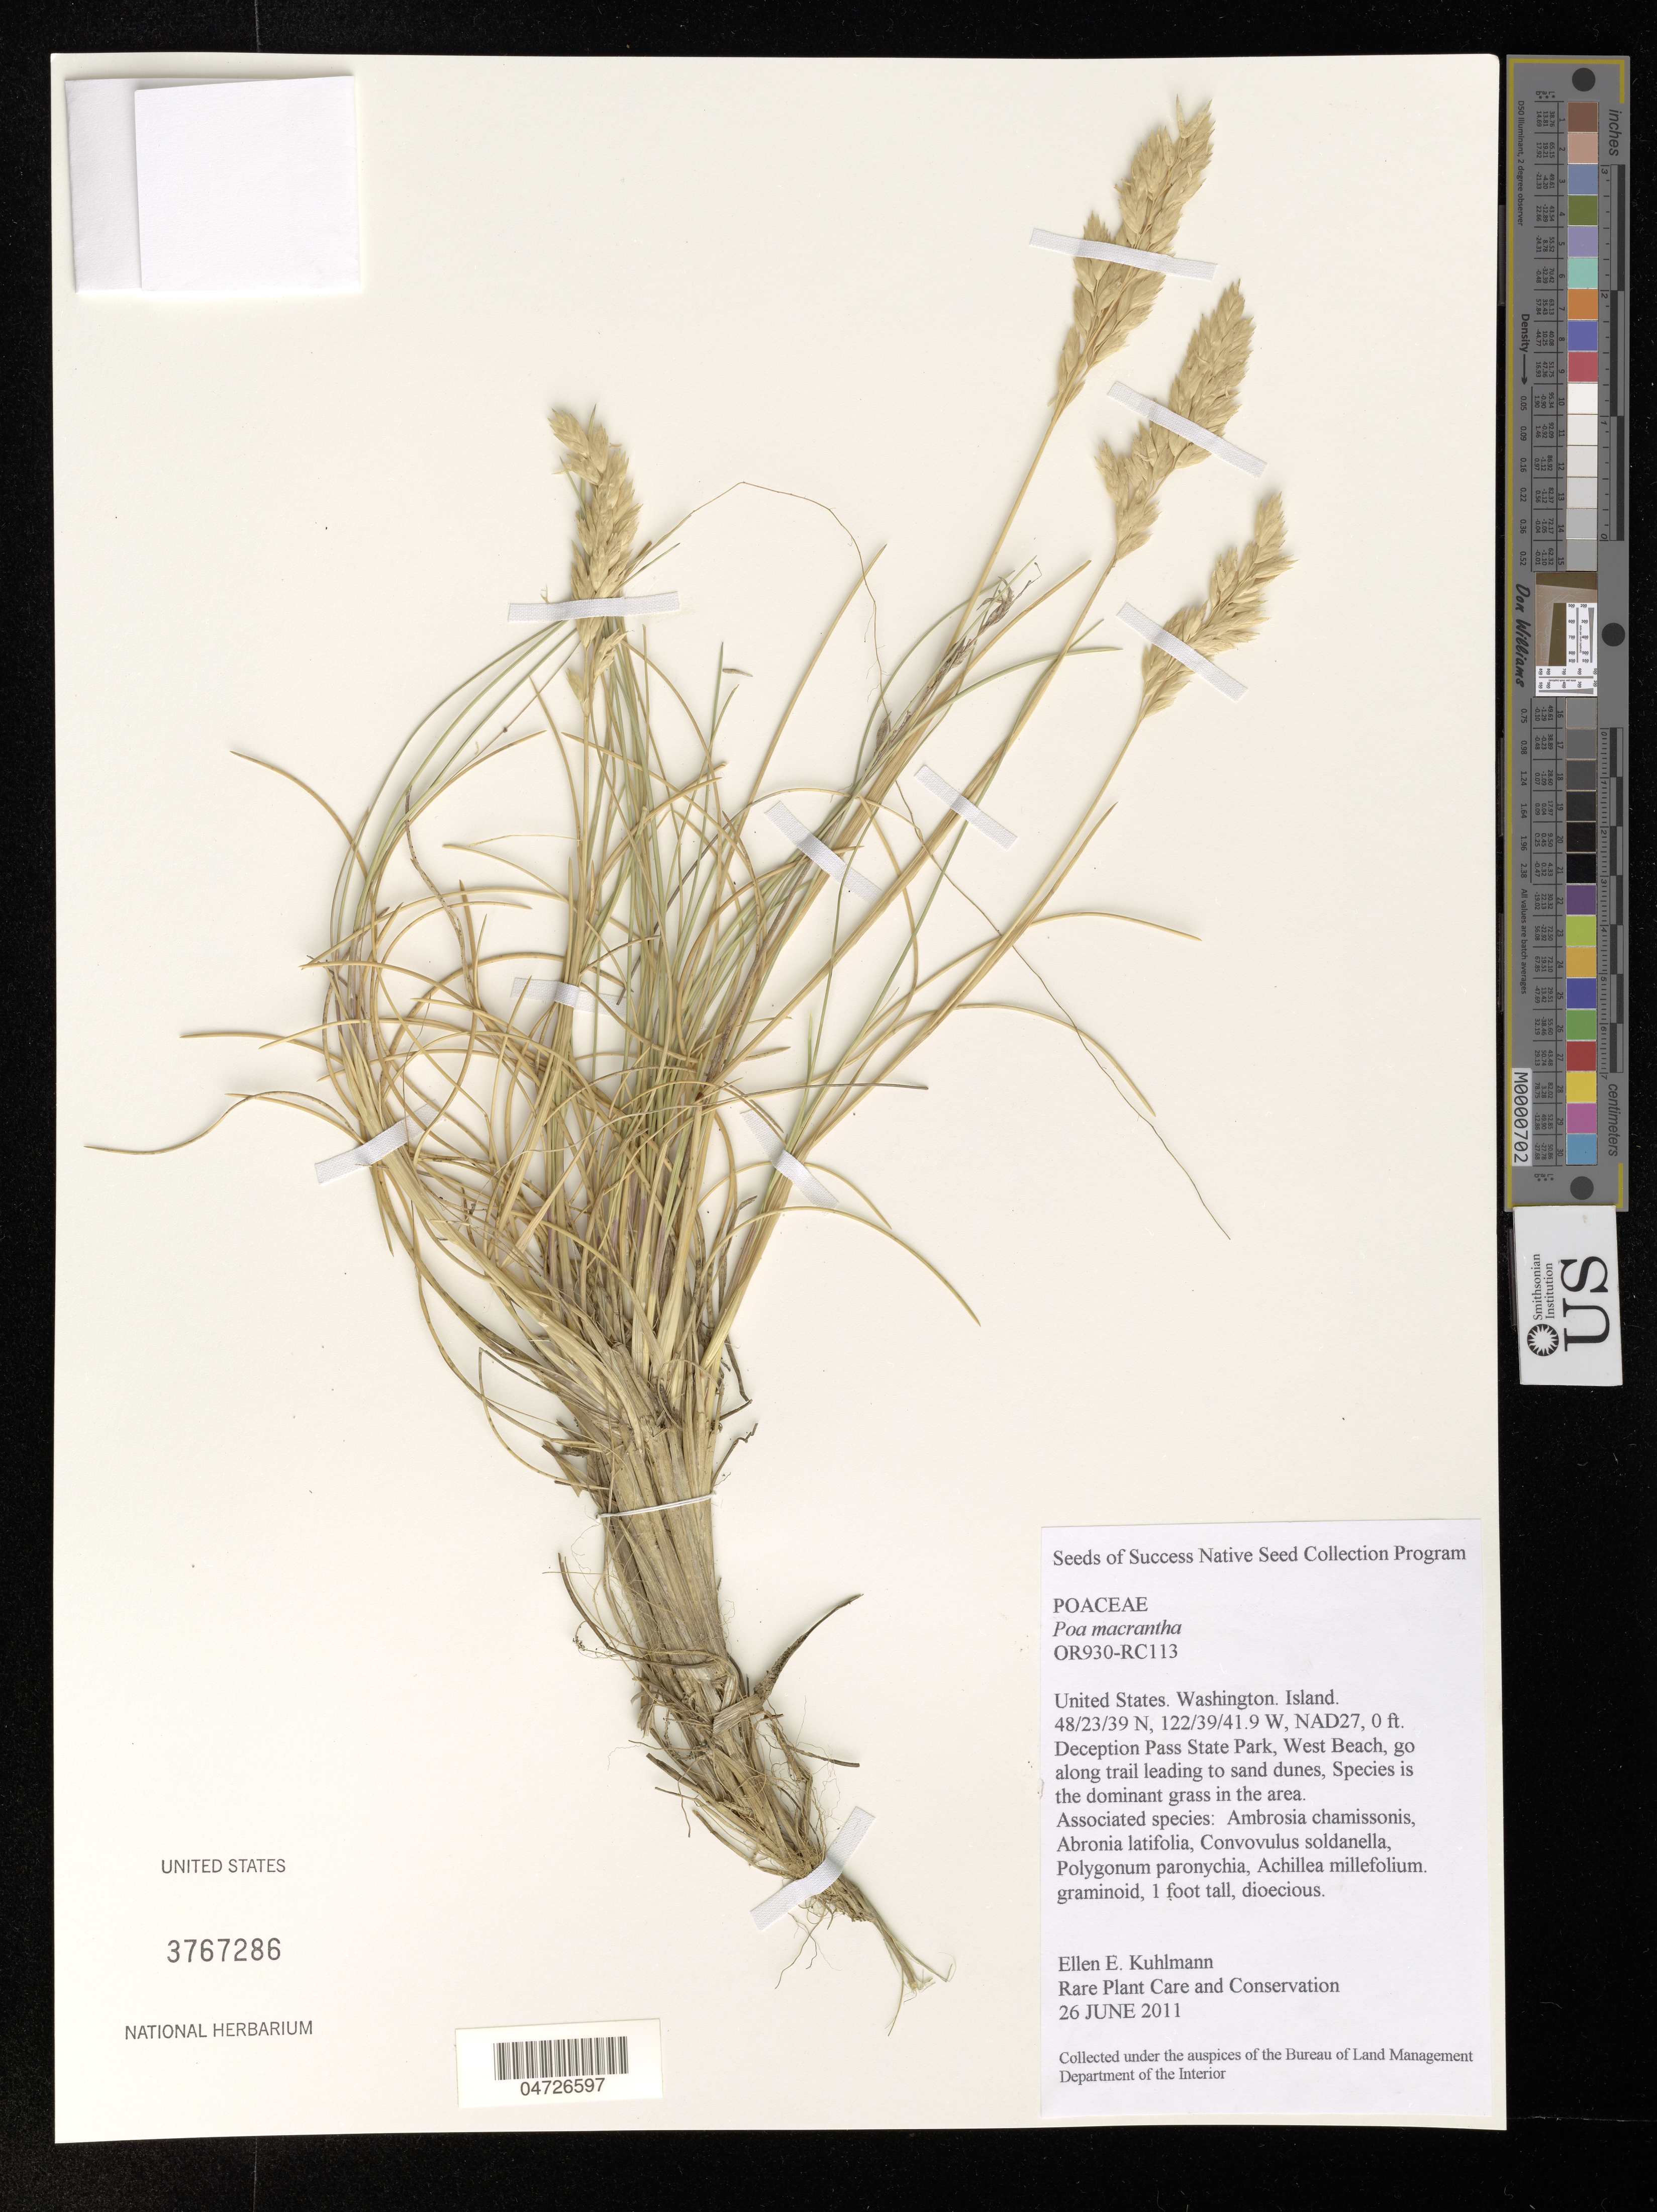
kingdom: Plantae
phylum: Tracheophyta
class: Liliopsida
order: Poales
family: Poaceae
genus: Poa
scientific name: Poa macrantha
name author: Vasey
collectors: E. Kuhlmann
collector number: OR930-RC113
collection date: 2011-06-26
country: United States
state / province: Washington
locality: Island. Deception Pass State Park, West Beach, go along trail leading to sand dunes.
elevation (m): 0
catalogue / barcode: US 3767286